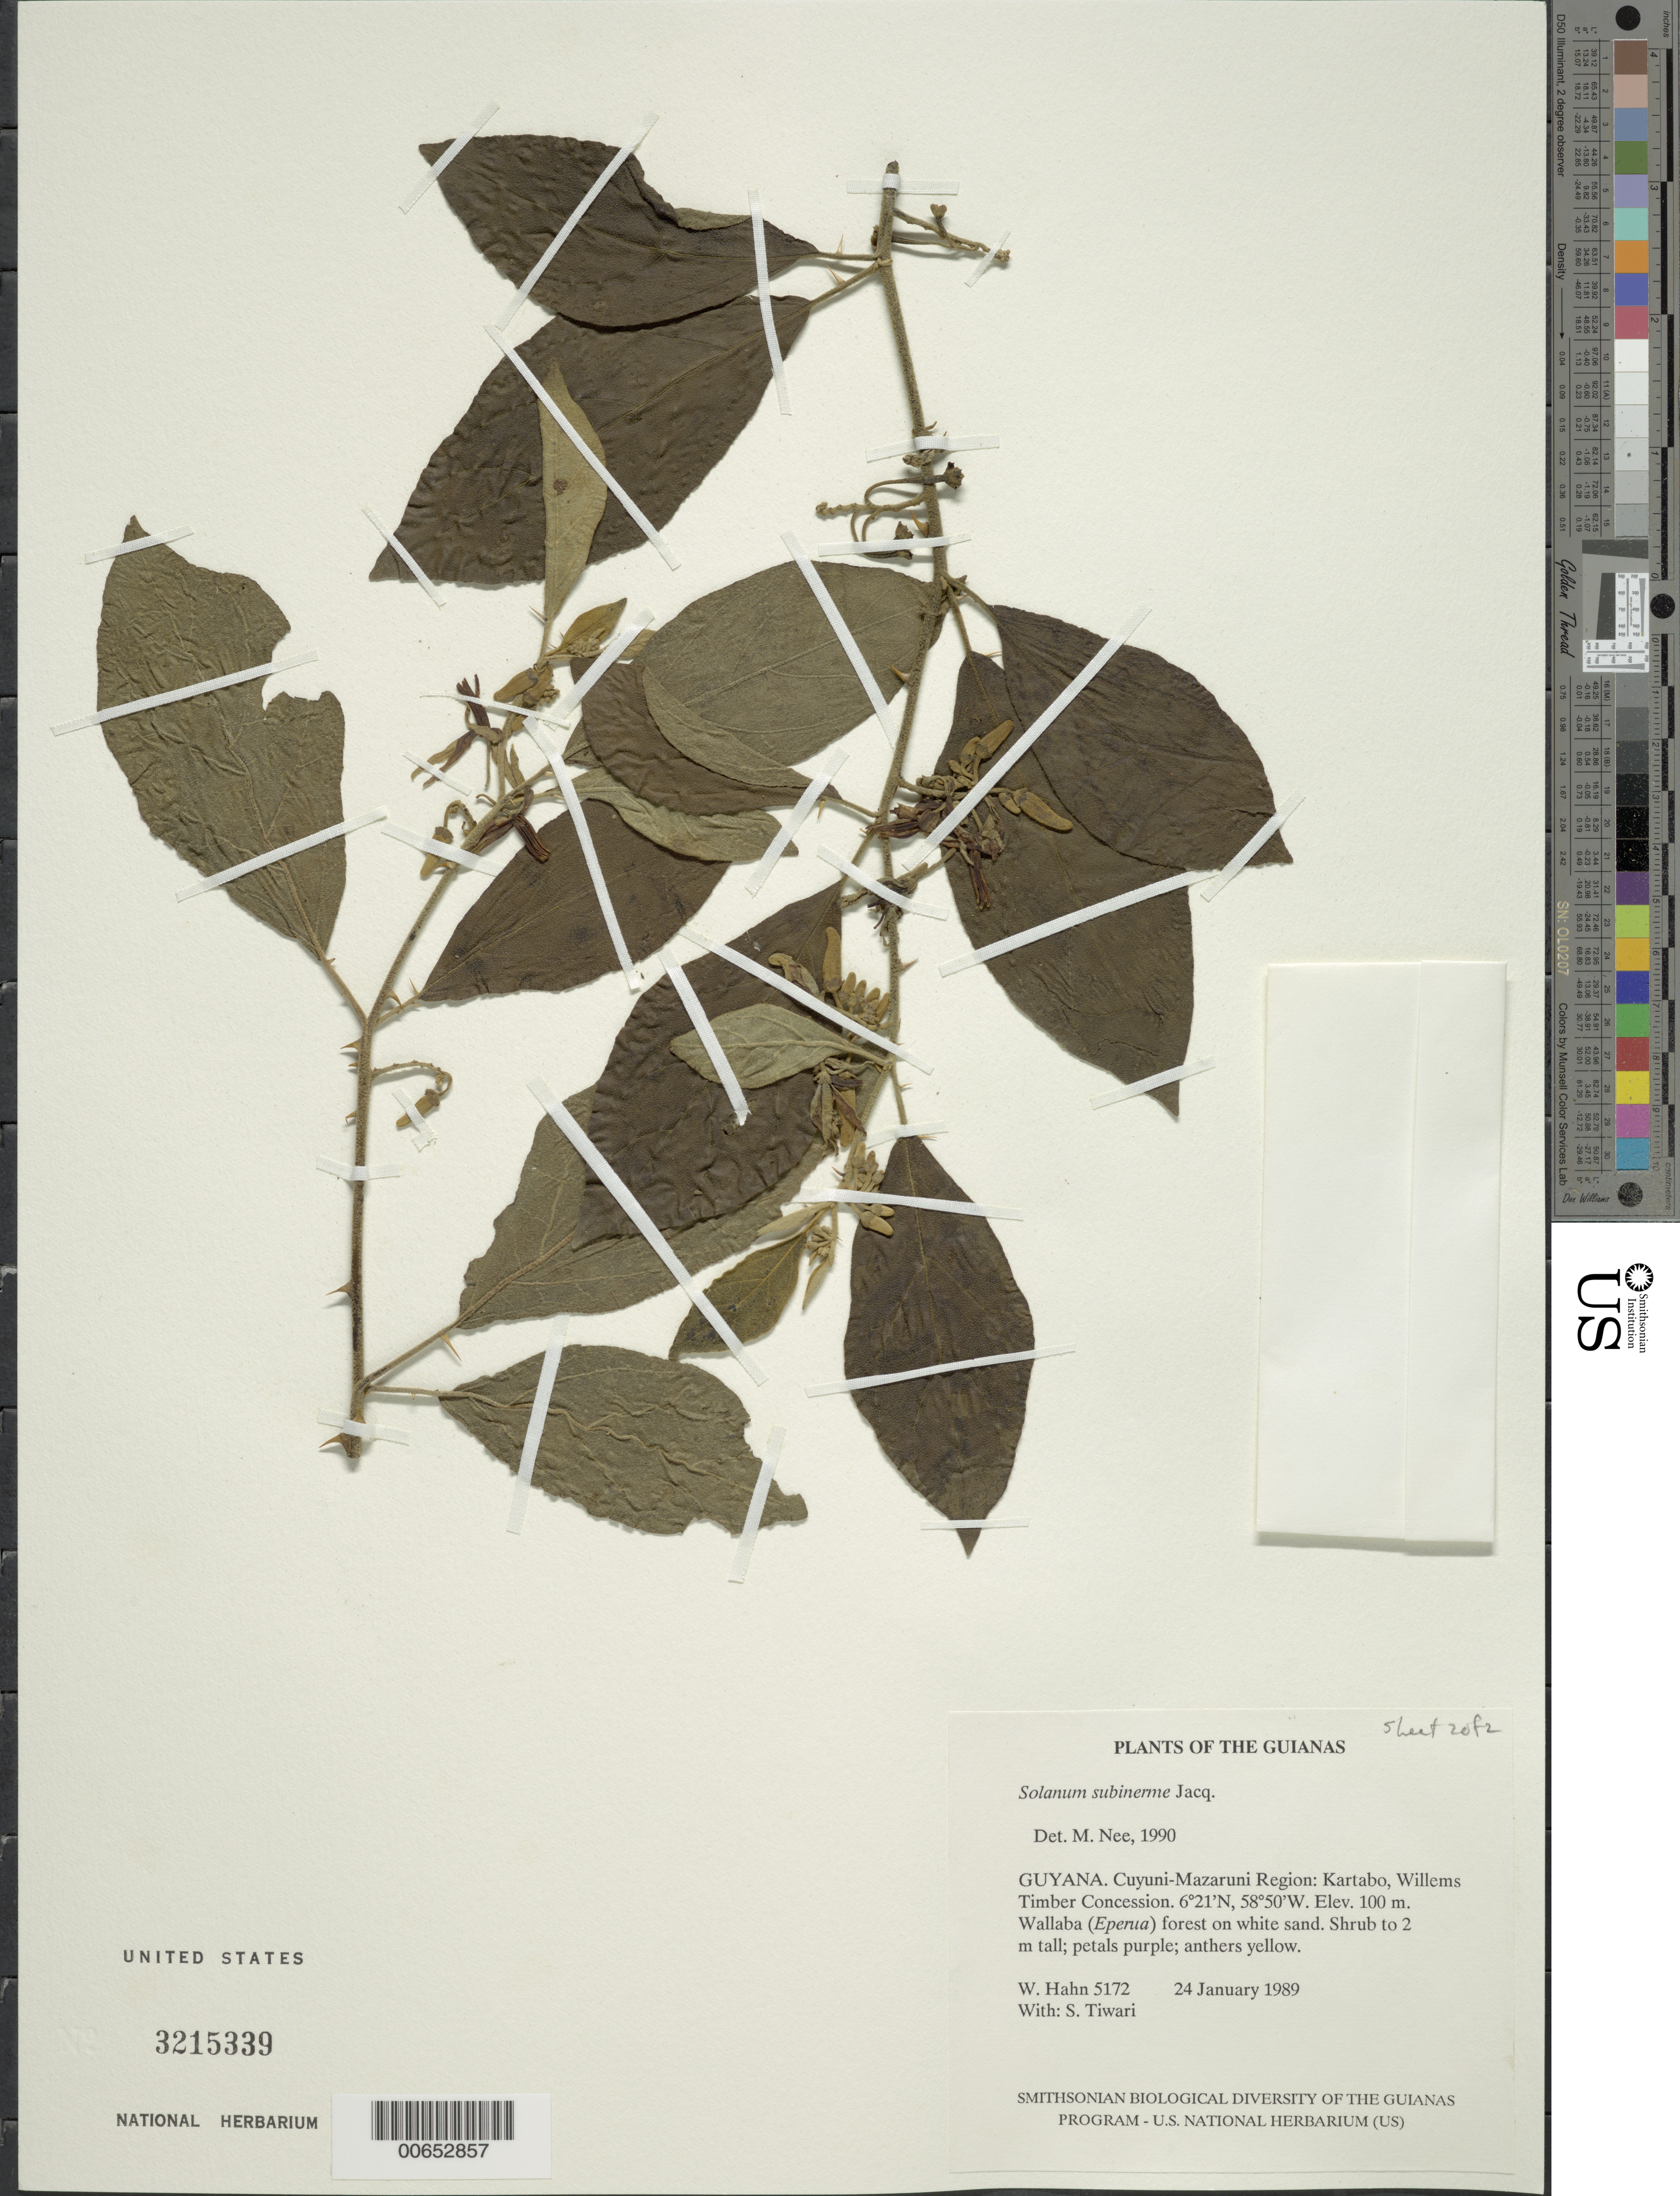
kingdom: Plantae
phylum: Tracheophyta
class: Magnoliopsida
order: Solanales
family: Solanaceae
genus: Solanum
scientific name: Solanum subinerme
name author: Jacq.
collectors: W. Hahn & S. Tiwari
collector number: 5172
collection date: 1989-01-24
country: Guyana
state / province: Cuyuni-Mazaruni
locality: Cuyuni-Mazaruni Region: Kartabo, Willems Timber Concession.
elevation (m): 100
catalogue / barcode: US 3215339